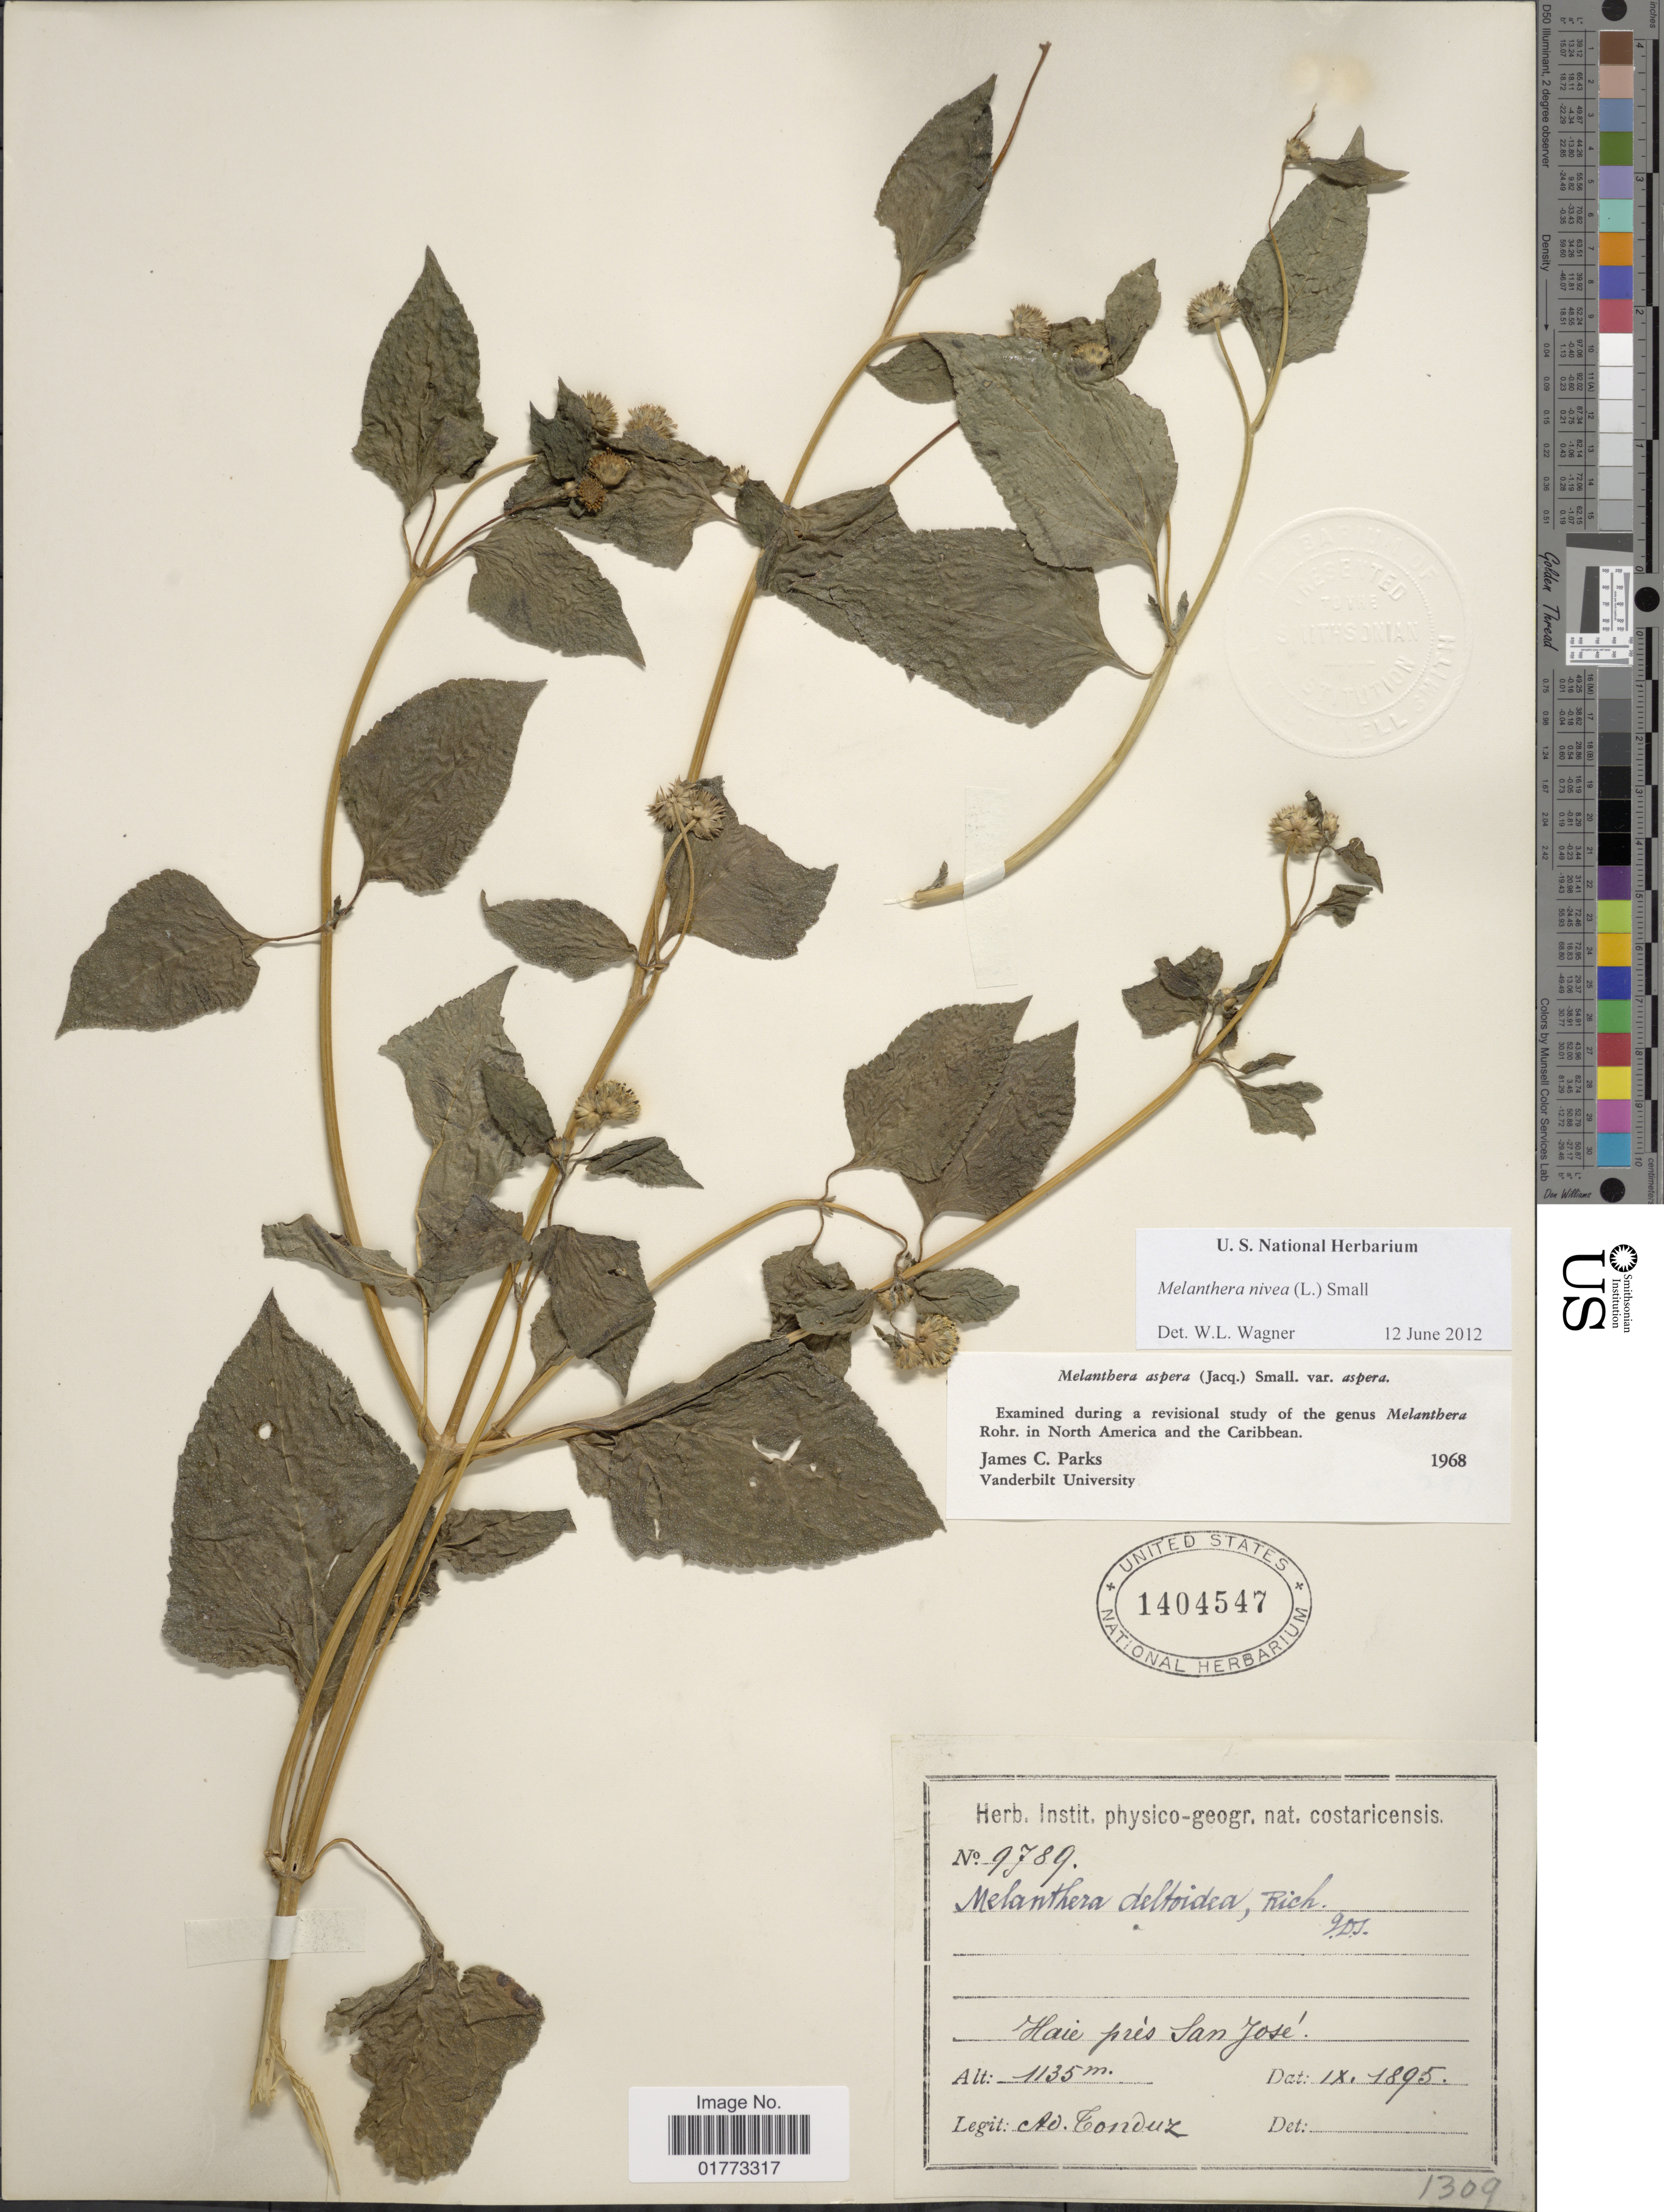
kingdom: Plantae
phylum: Tracheophyta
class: Magnoliopsida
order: Asterales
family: Asteraceae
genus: Melanthera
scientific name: Melanthera nivea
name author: (L.) Small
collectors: A. Tonduz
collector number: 9789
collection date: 1895-11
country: Costa Rica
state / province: San José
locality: Haie prés San José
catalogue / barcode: US 1404547